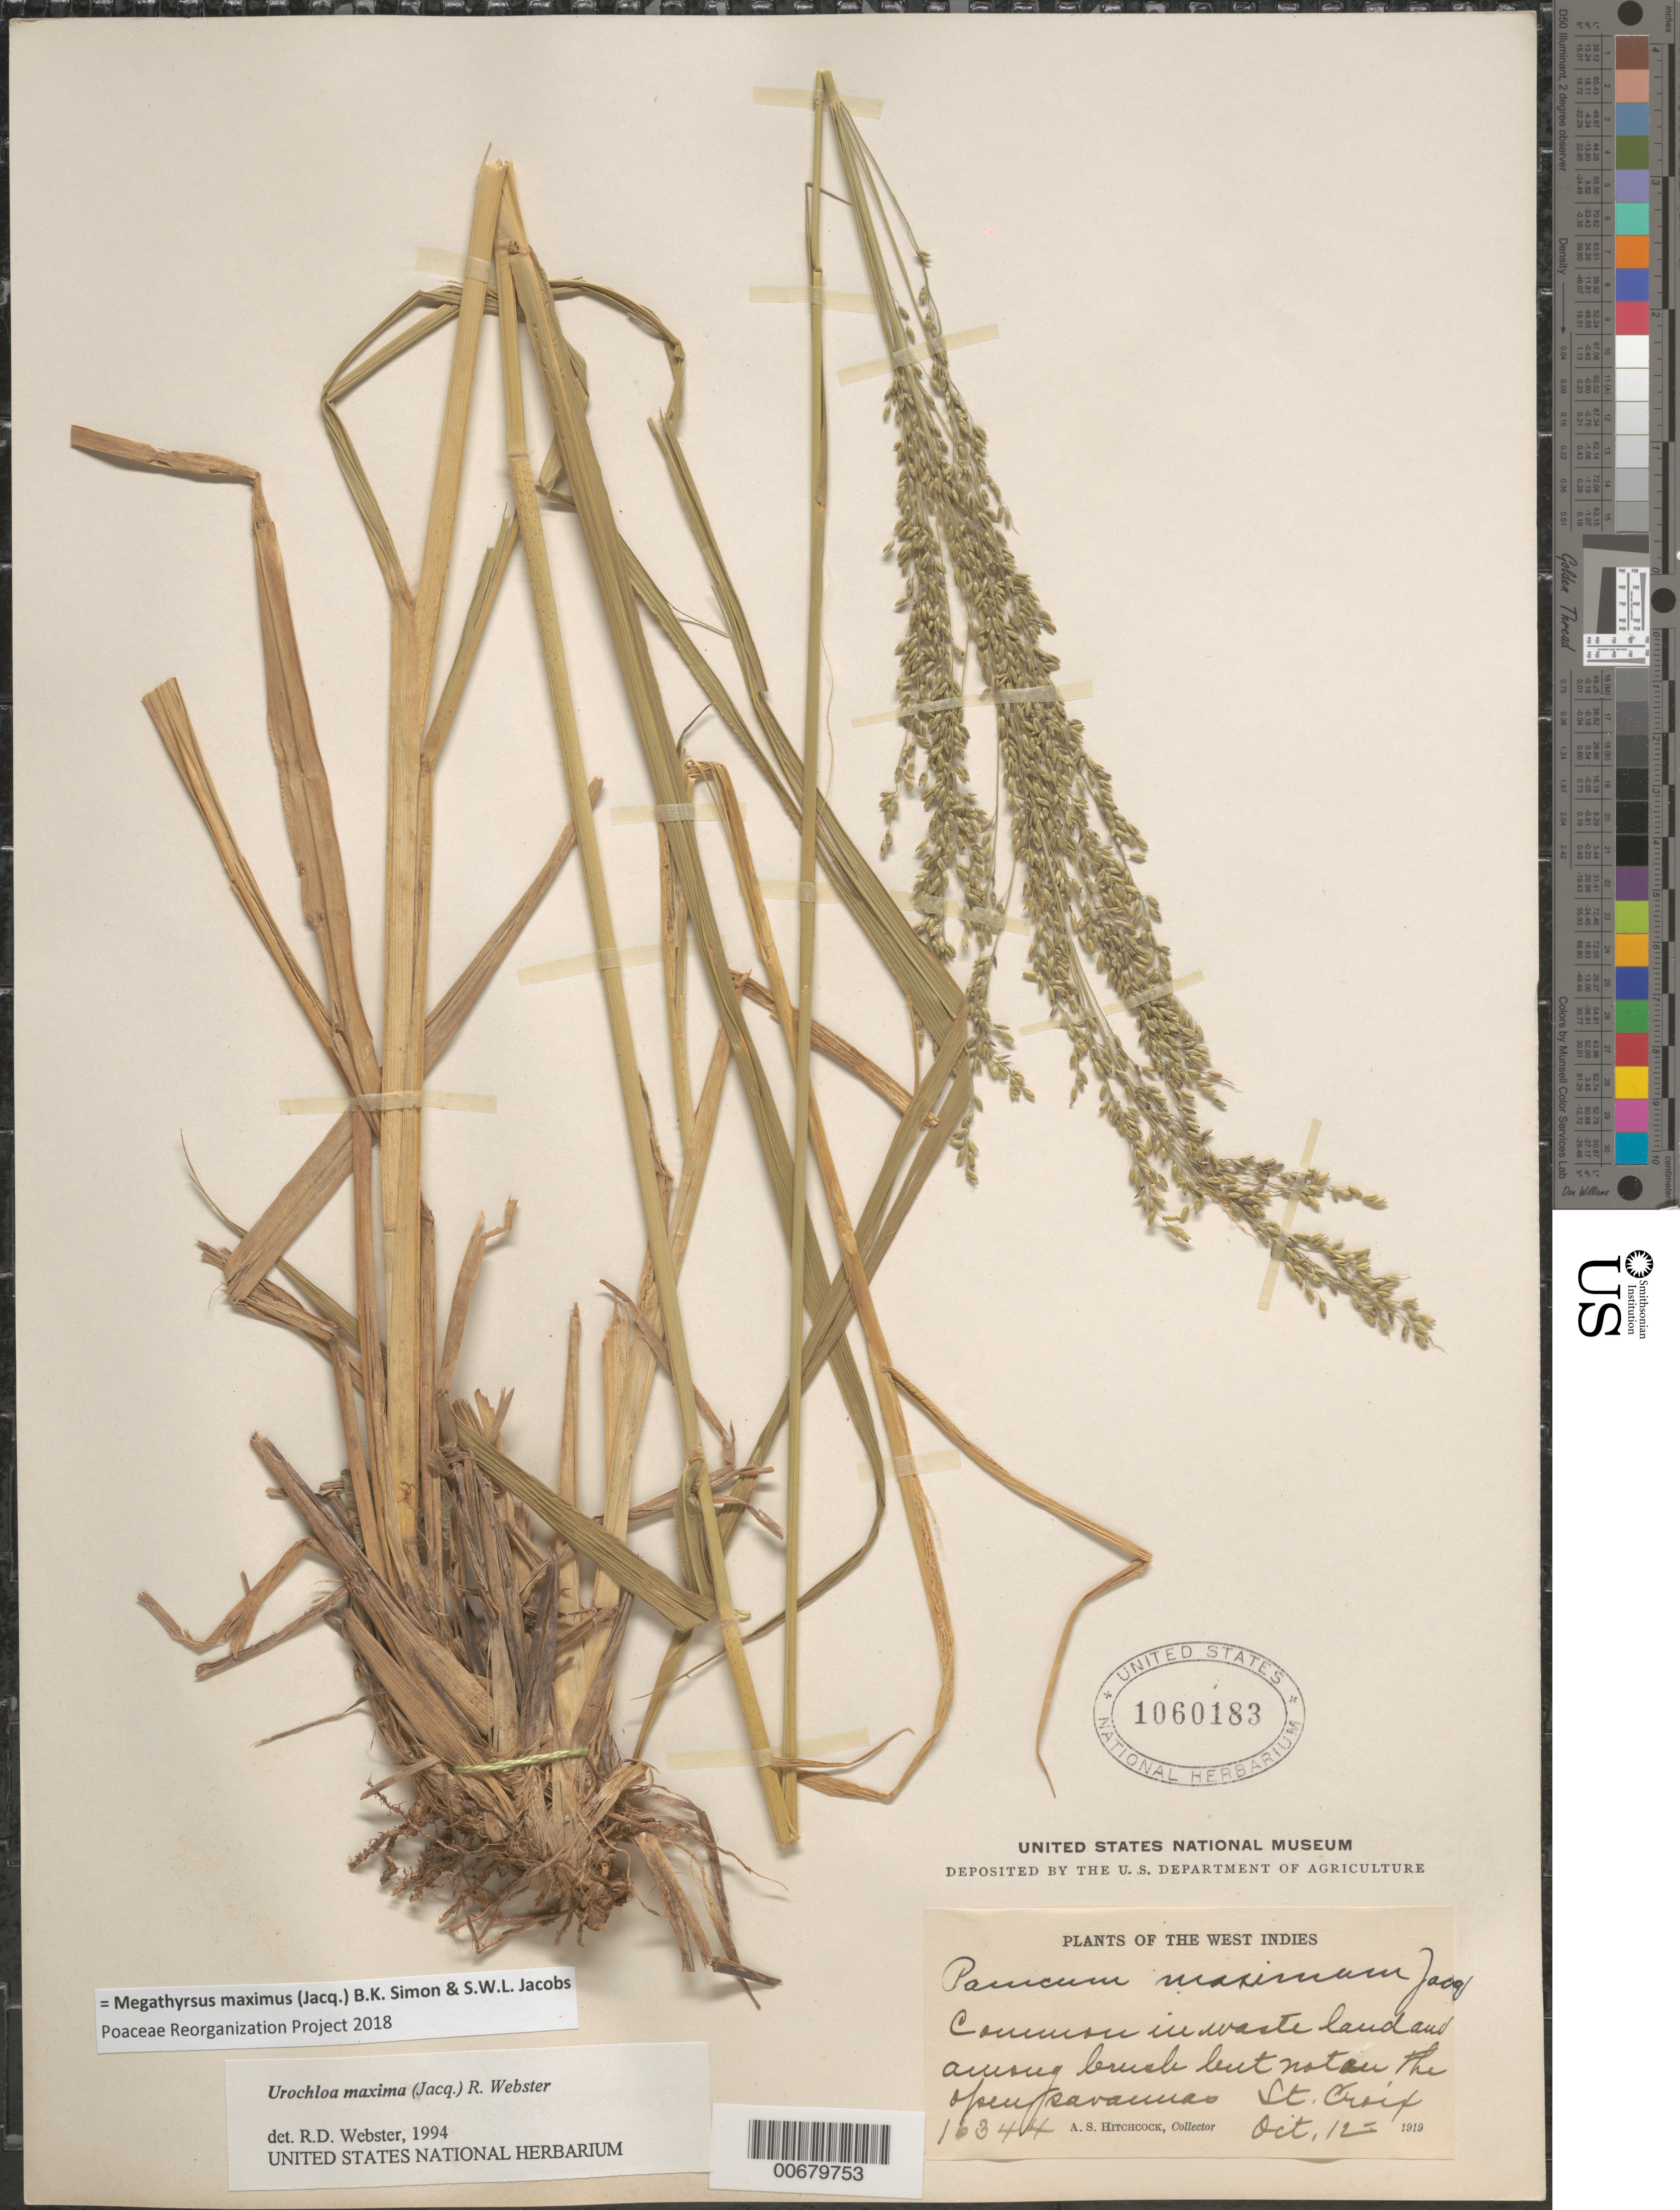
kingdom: Plantae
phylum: Tracheophyta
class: Liliopsida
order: Poales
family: Poaceae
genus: Megathyrsus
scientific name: Megathyrsus maximus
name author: (Jacq.) B.K. Simon & S.W.L. Jacobs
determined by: Poaceae Reorganization Project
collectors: A. S. Hitchcock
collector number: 16344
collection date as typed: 12 Oct 1919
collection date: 1919-10-12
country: U.S. Virgin Islands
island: St. Croix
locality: St. Croix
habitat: Waste land and among brush but not on the open savanna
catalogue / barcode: US 1060183